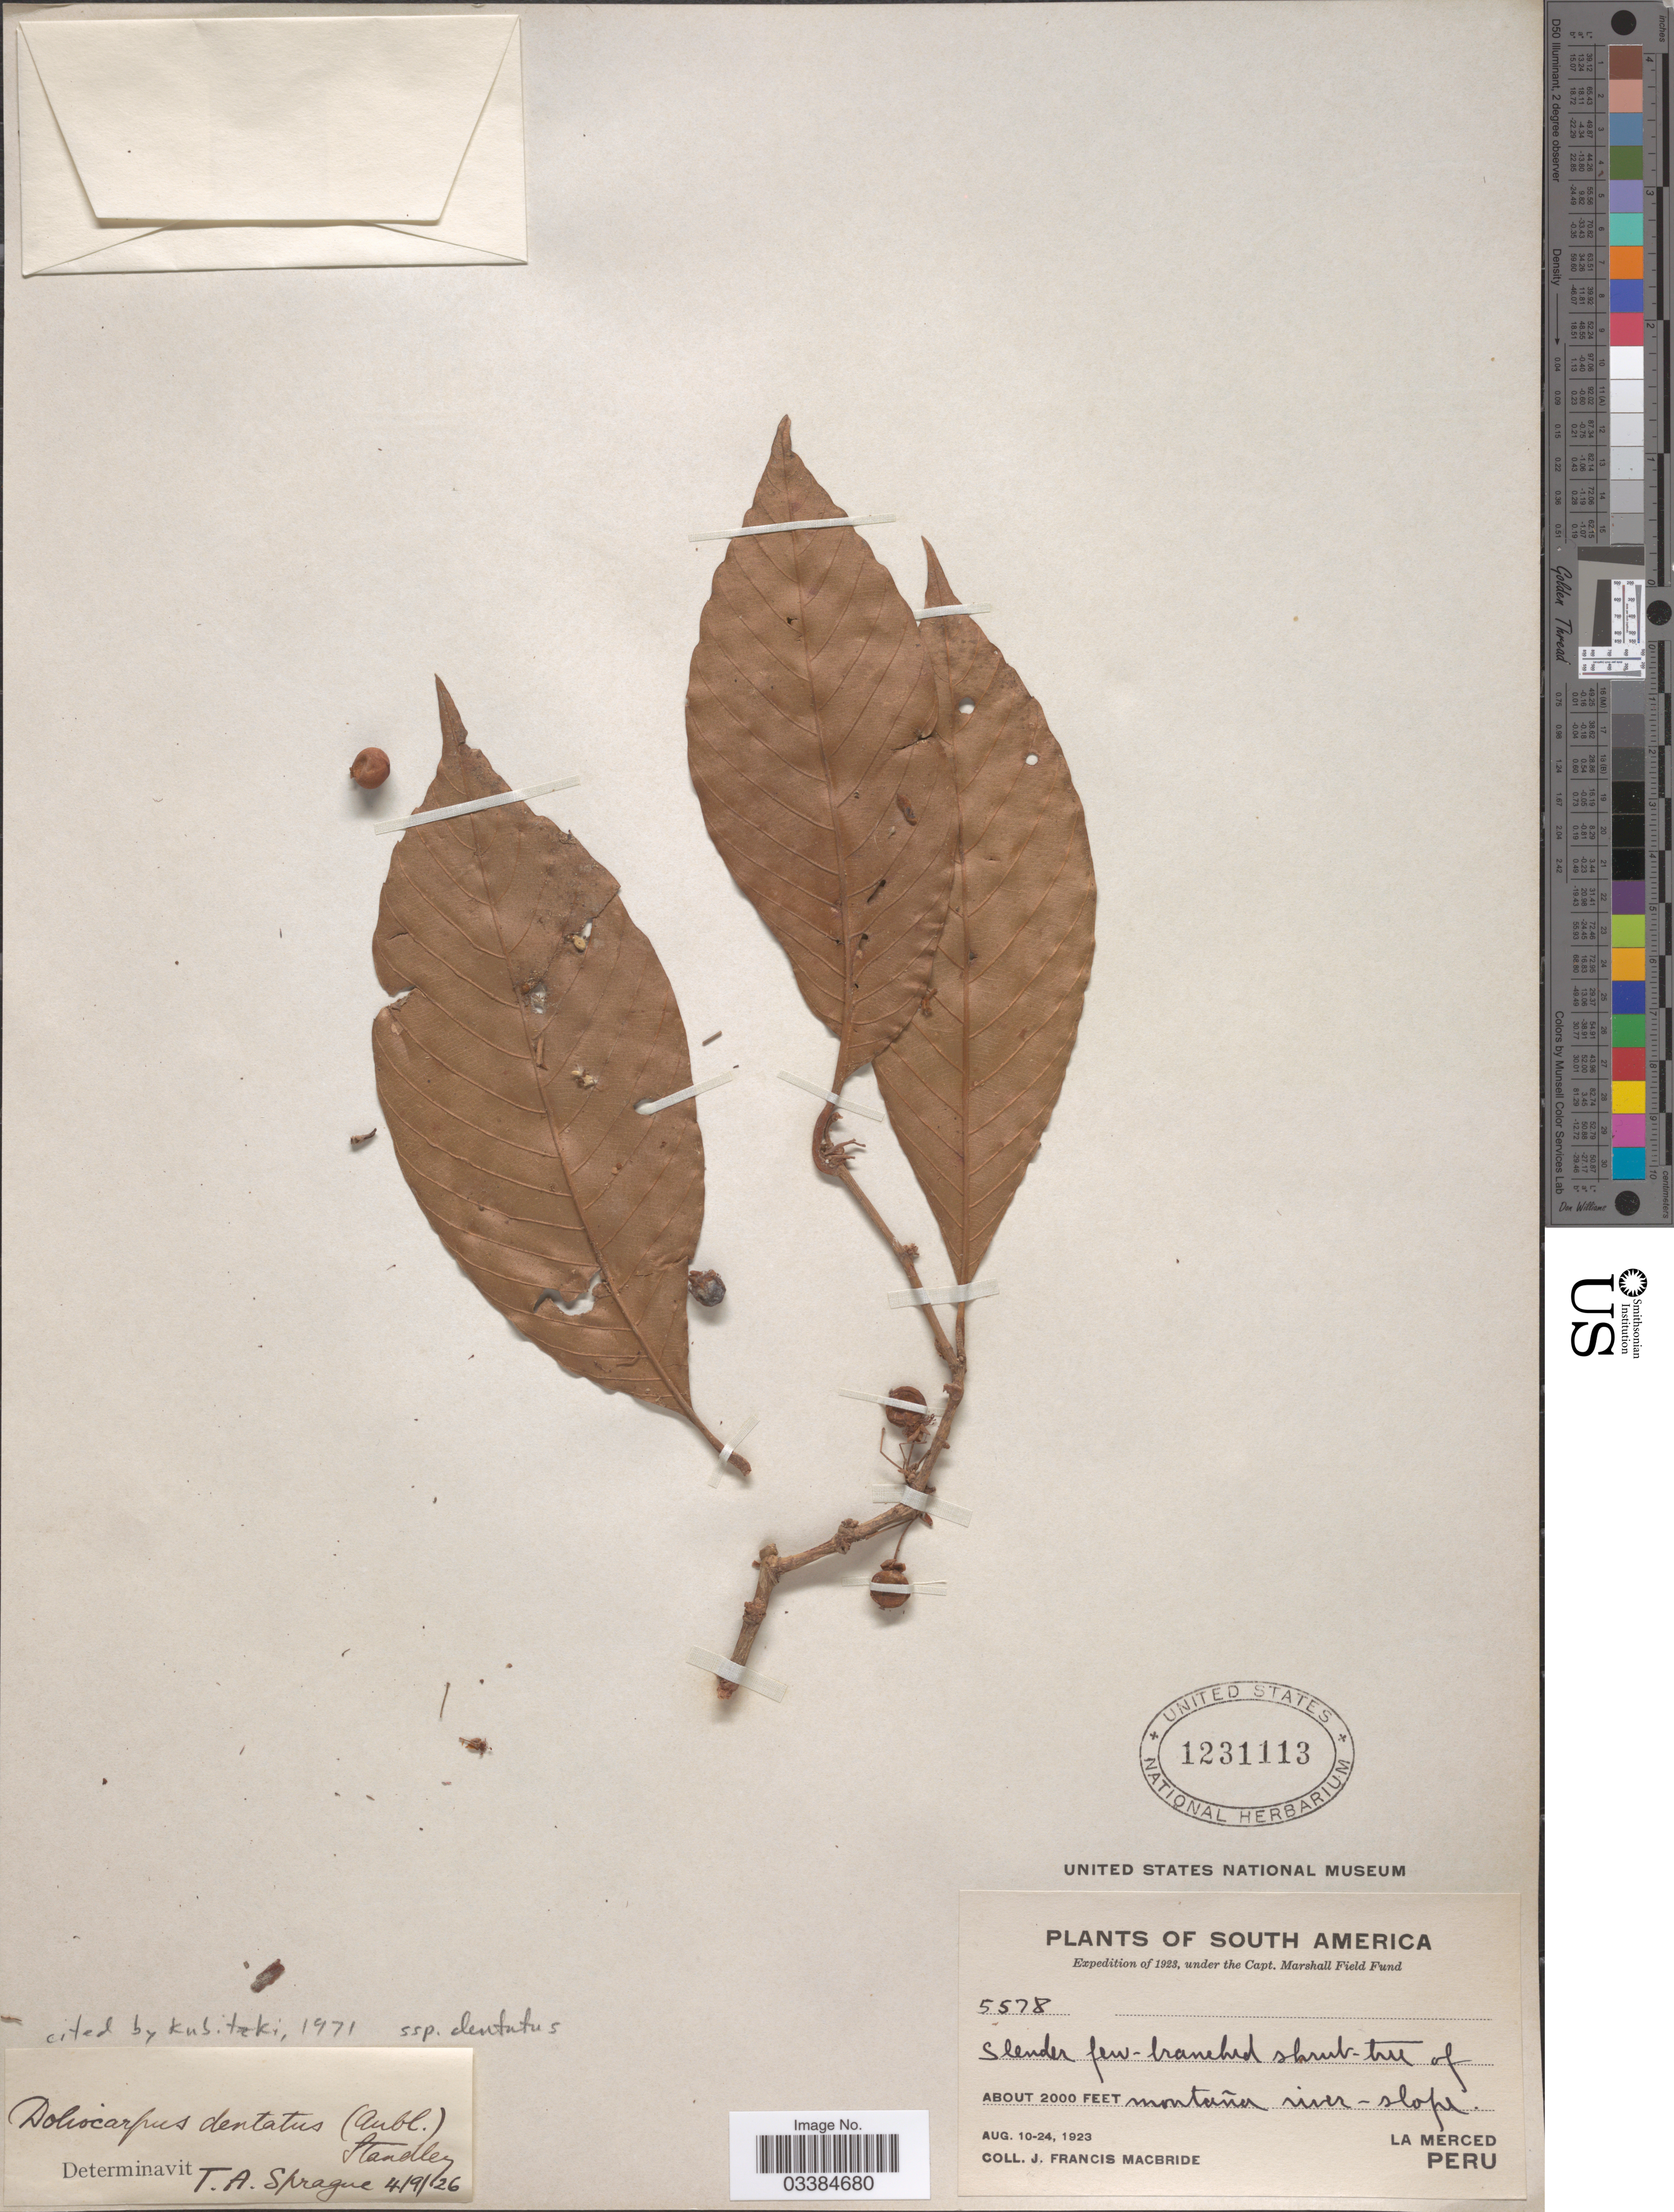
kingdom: Plantae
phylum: Tracheophyta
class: Magnoliopsida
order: Dilleniales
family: Dilleniaceae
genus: Doliocarpus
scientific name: Doliocarpus dentatus subsp. dentatus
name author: (Aubl.) Standl.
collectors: J. F. Macbride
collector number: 5578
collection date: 1923-08-10/1923-08-24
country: Peru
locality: Montaña river-slope. La Merced.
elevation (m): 610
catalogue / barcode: US 1231113